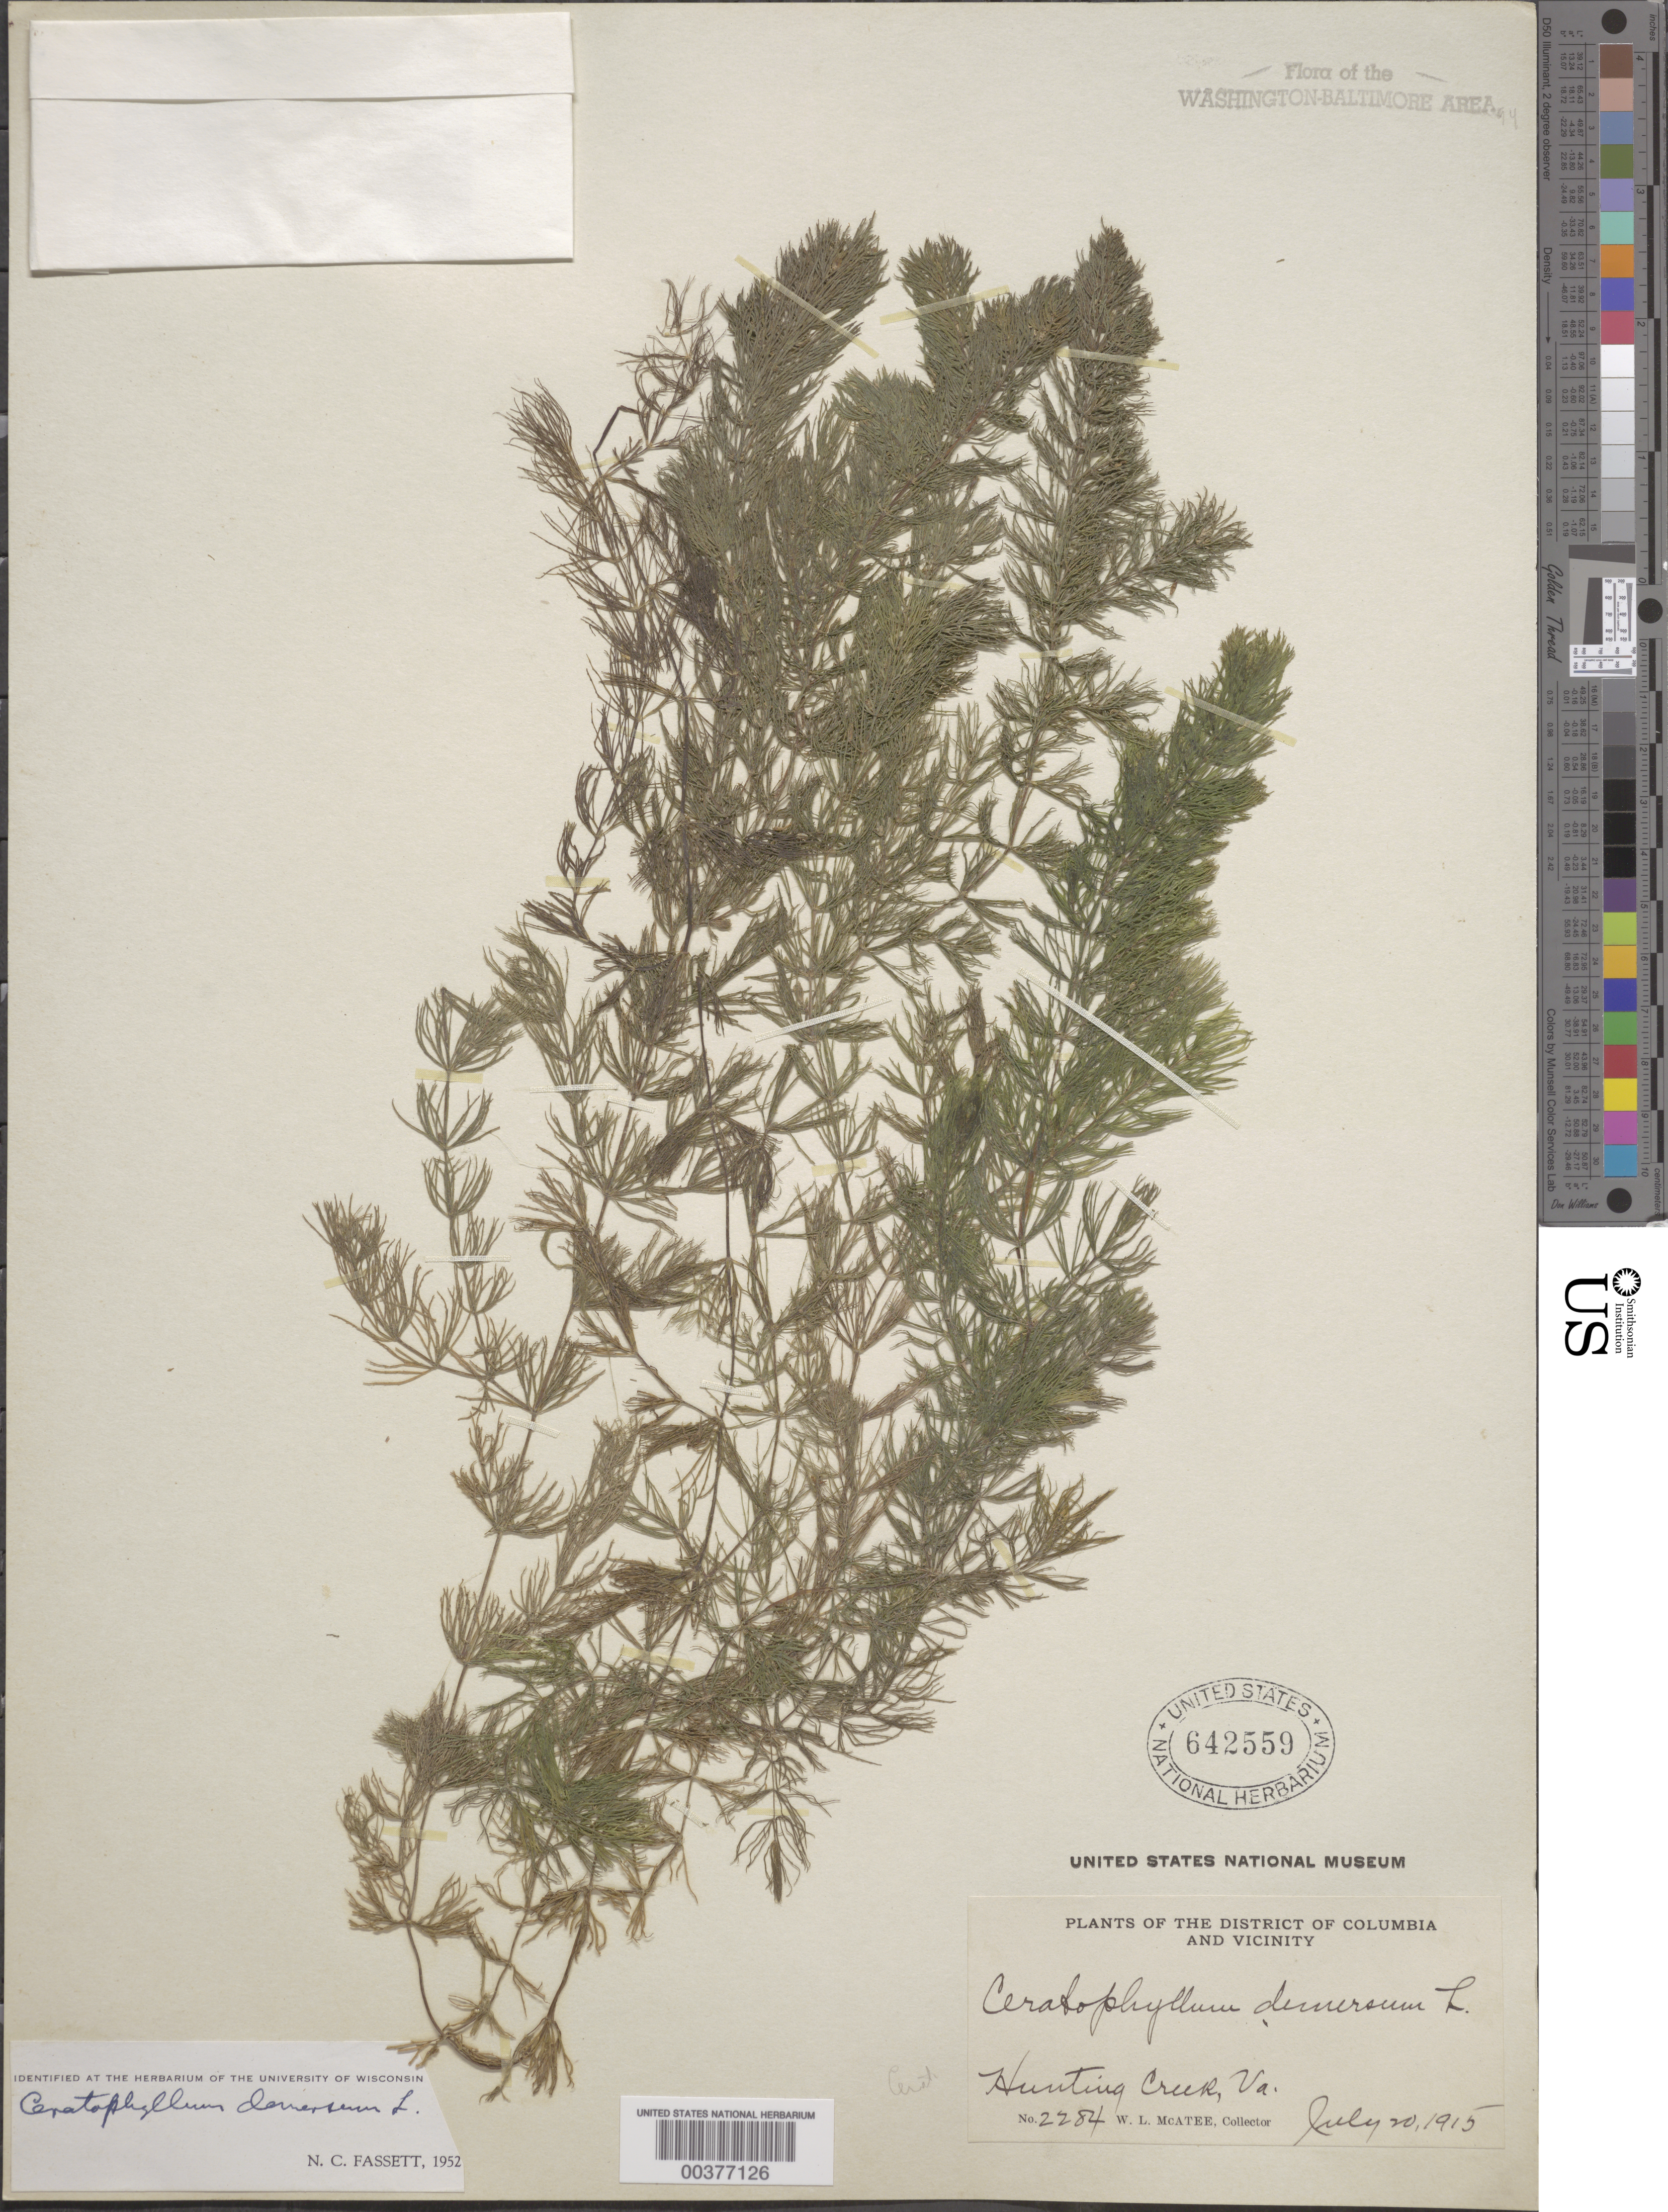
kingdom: Plantae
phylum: Tracheophyta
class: Magnoliopsida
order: Ceratophyllales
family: Ceratophyllaceae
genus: Ceratophyllum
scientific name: Ceratophyllum demersum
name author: L.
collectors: W. McAtee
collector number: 2284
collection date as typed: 20 Jul 1915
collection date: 1915-07-20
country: United States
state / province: Virginia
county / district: Fairfax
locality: Hunting Creek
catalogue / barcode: US 642559